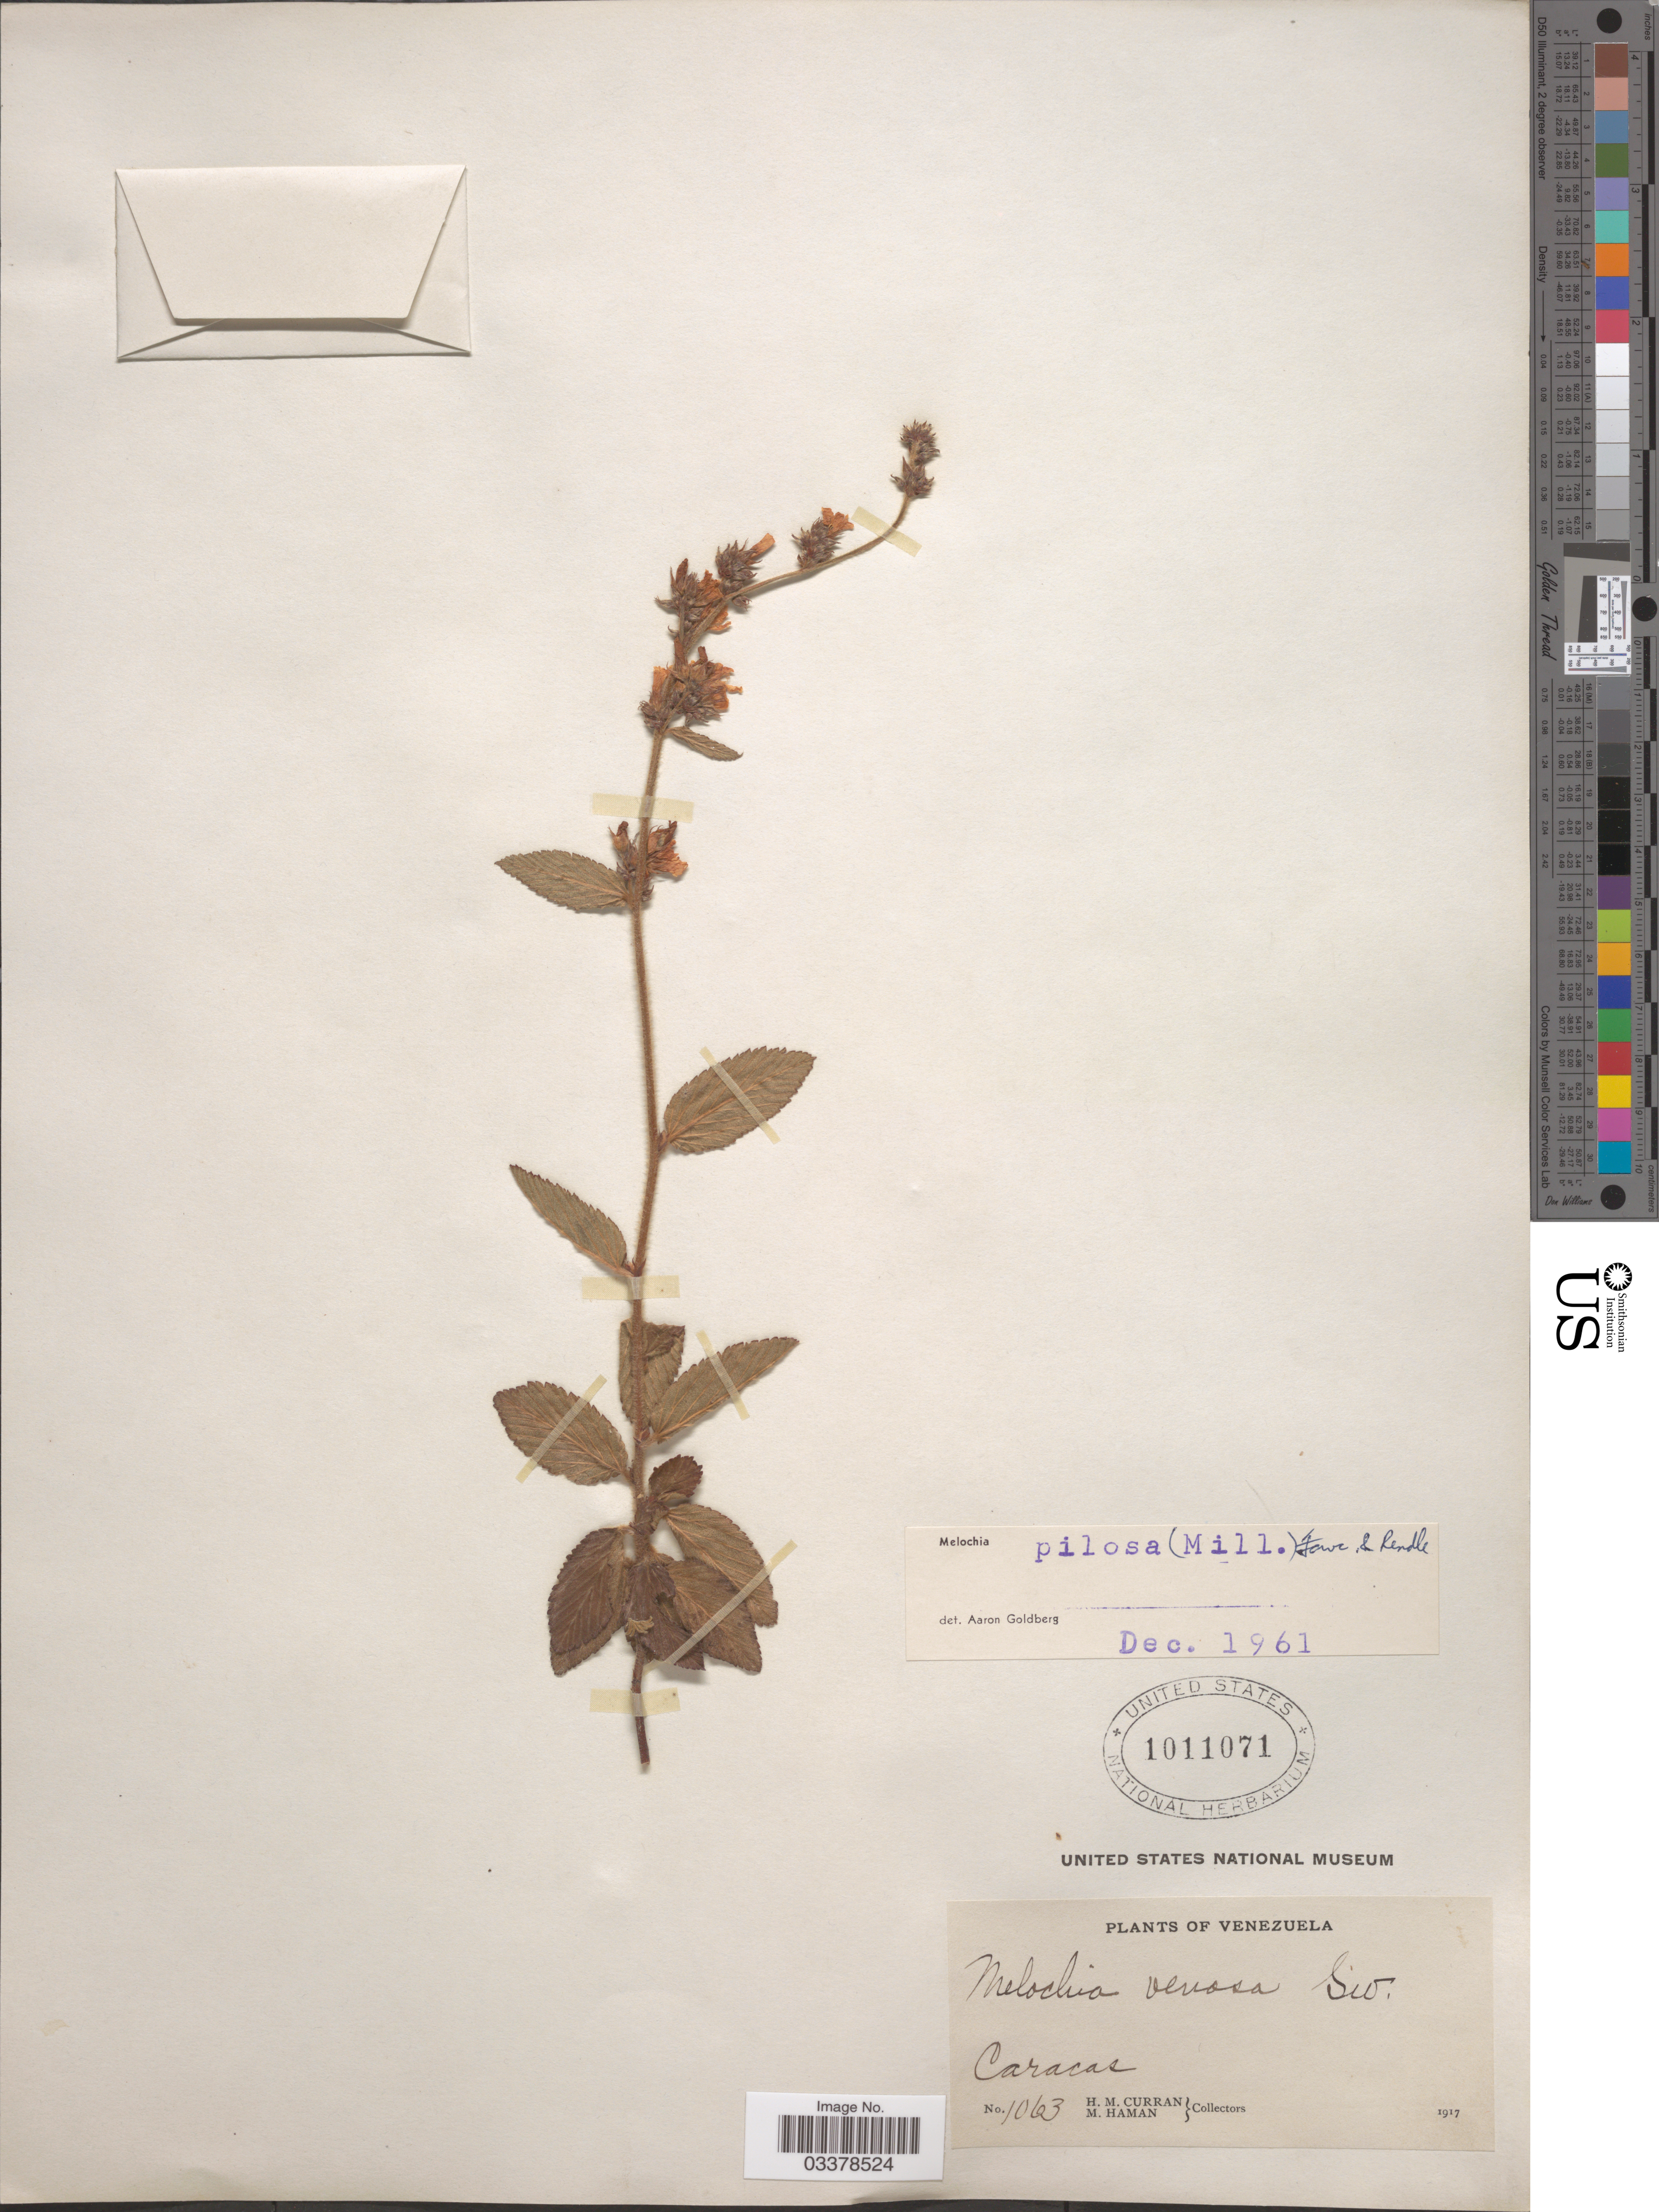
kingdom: Plantae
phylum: Tracheophyta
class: Magnoliopsida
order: Malvales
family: Malvaceae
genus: Melochia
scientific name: Melochia pilosa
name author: (Mill.) Fawc. & Rendle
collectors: H. M. Curran & M. Haman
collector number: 1063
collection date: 1917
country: Venezuela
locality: Caracas.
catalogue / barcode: US 1011071